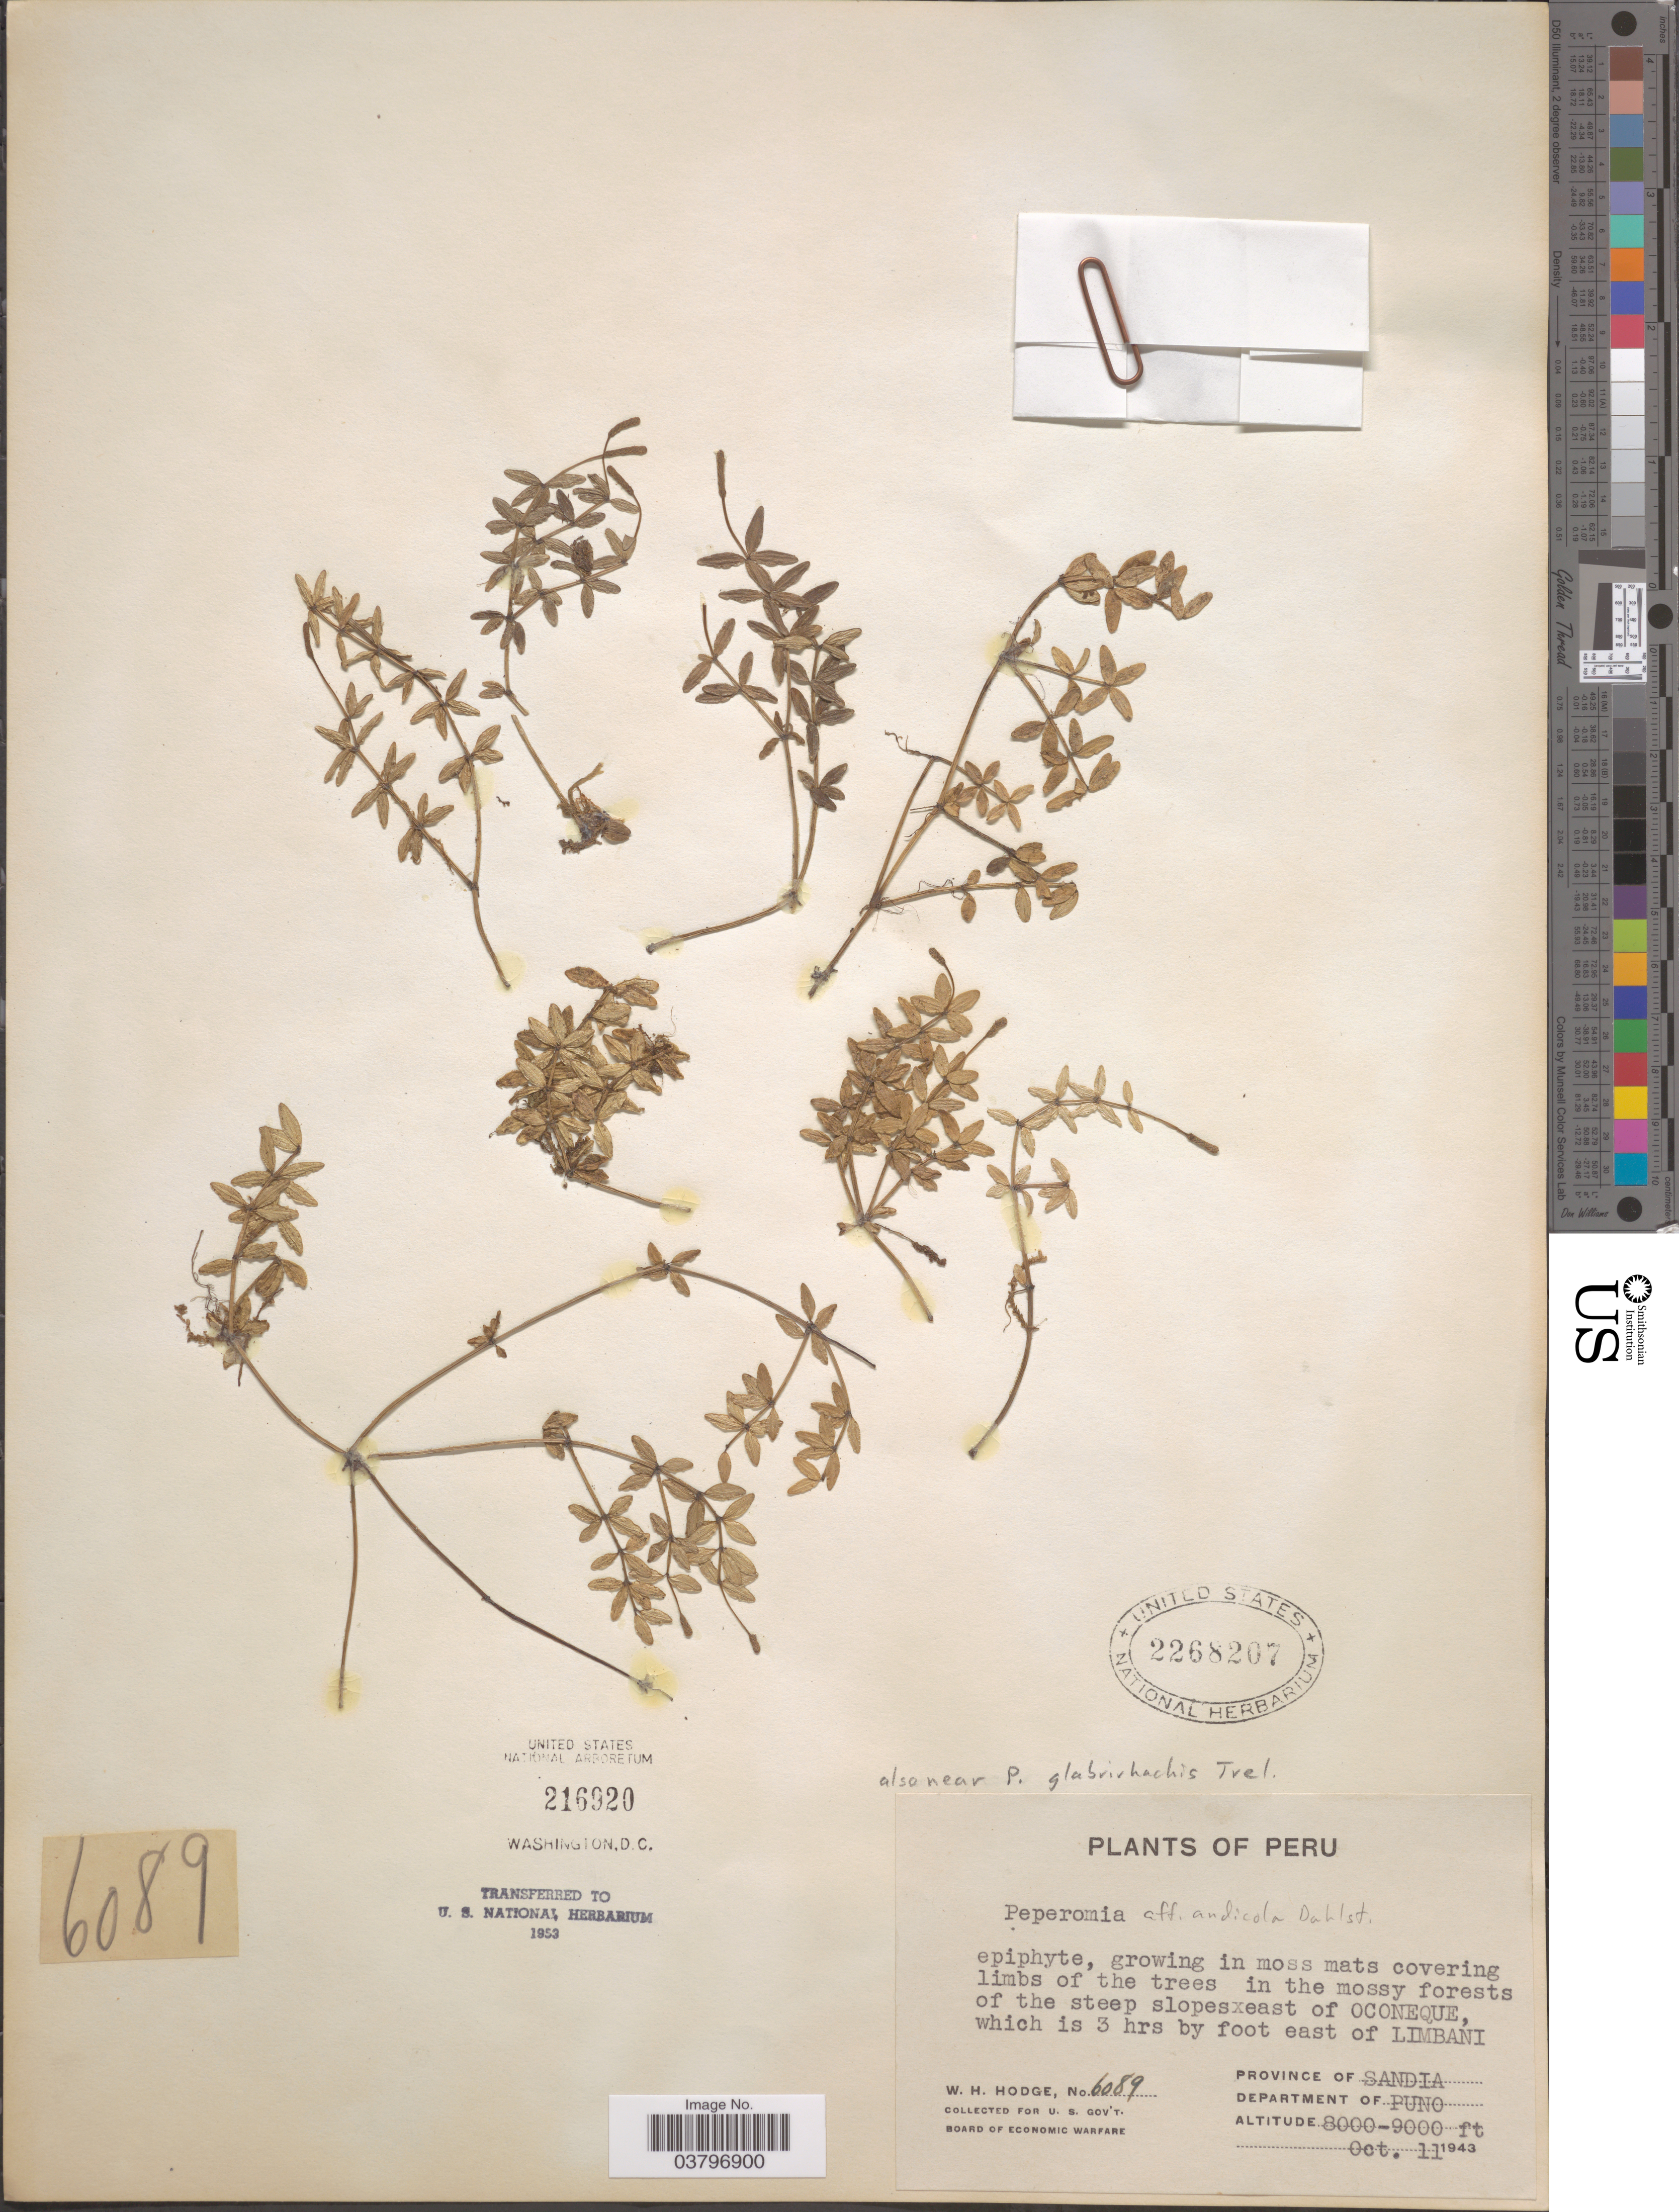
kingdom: Plantae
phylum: Tracheophyta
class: Magnoliopsida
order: Piperales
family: Piperaceae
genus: Peperomia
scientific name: Peperomia andicola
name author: Dahlst.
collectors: W. Hodge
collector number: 6089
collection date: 1943-10-11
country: Peru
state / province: Puno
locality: Steep slopes east of Oconeque, which is 3 hrs by foot east of Limbani. Province of Sandia. Department of Puno.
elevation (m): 2438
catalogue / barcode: US 2268207